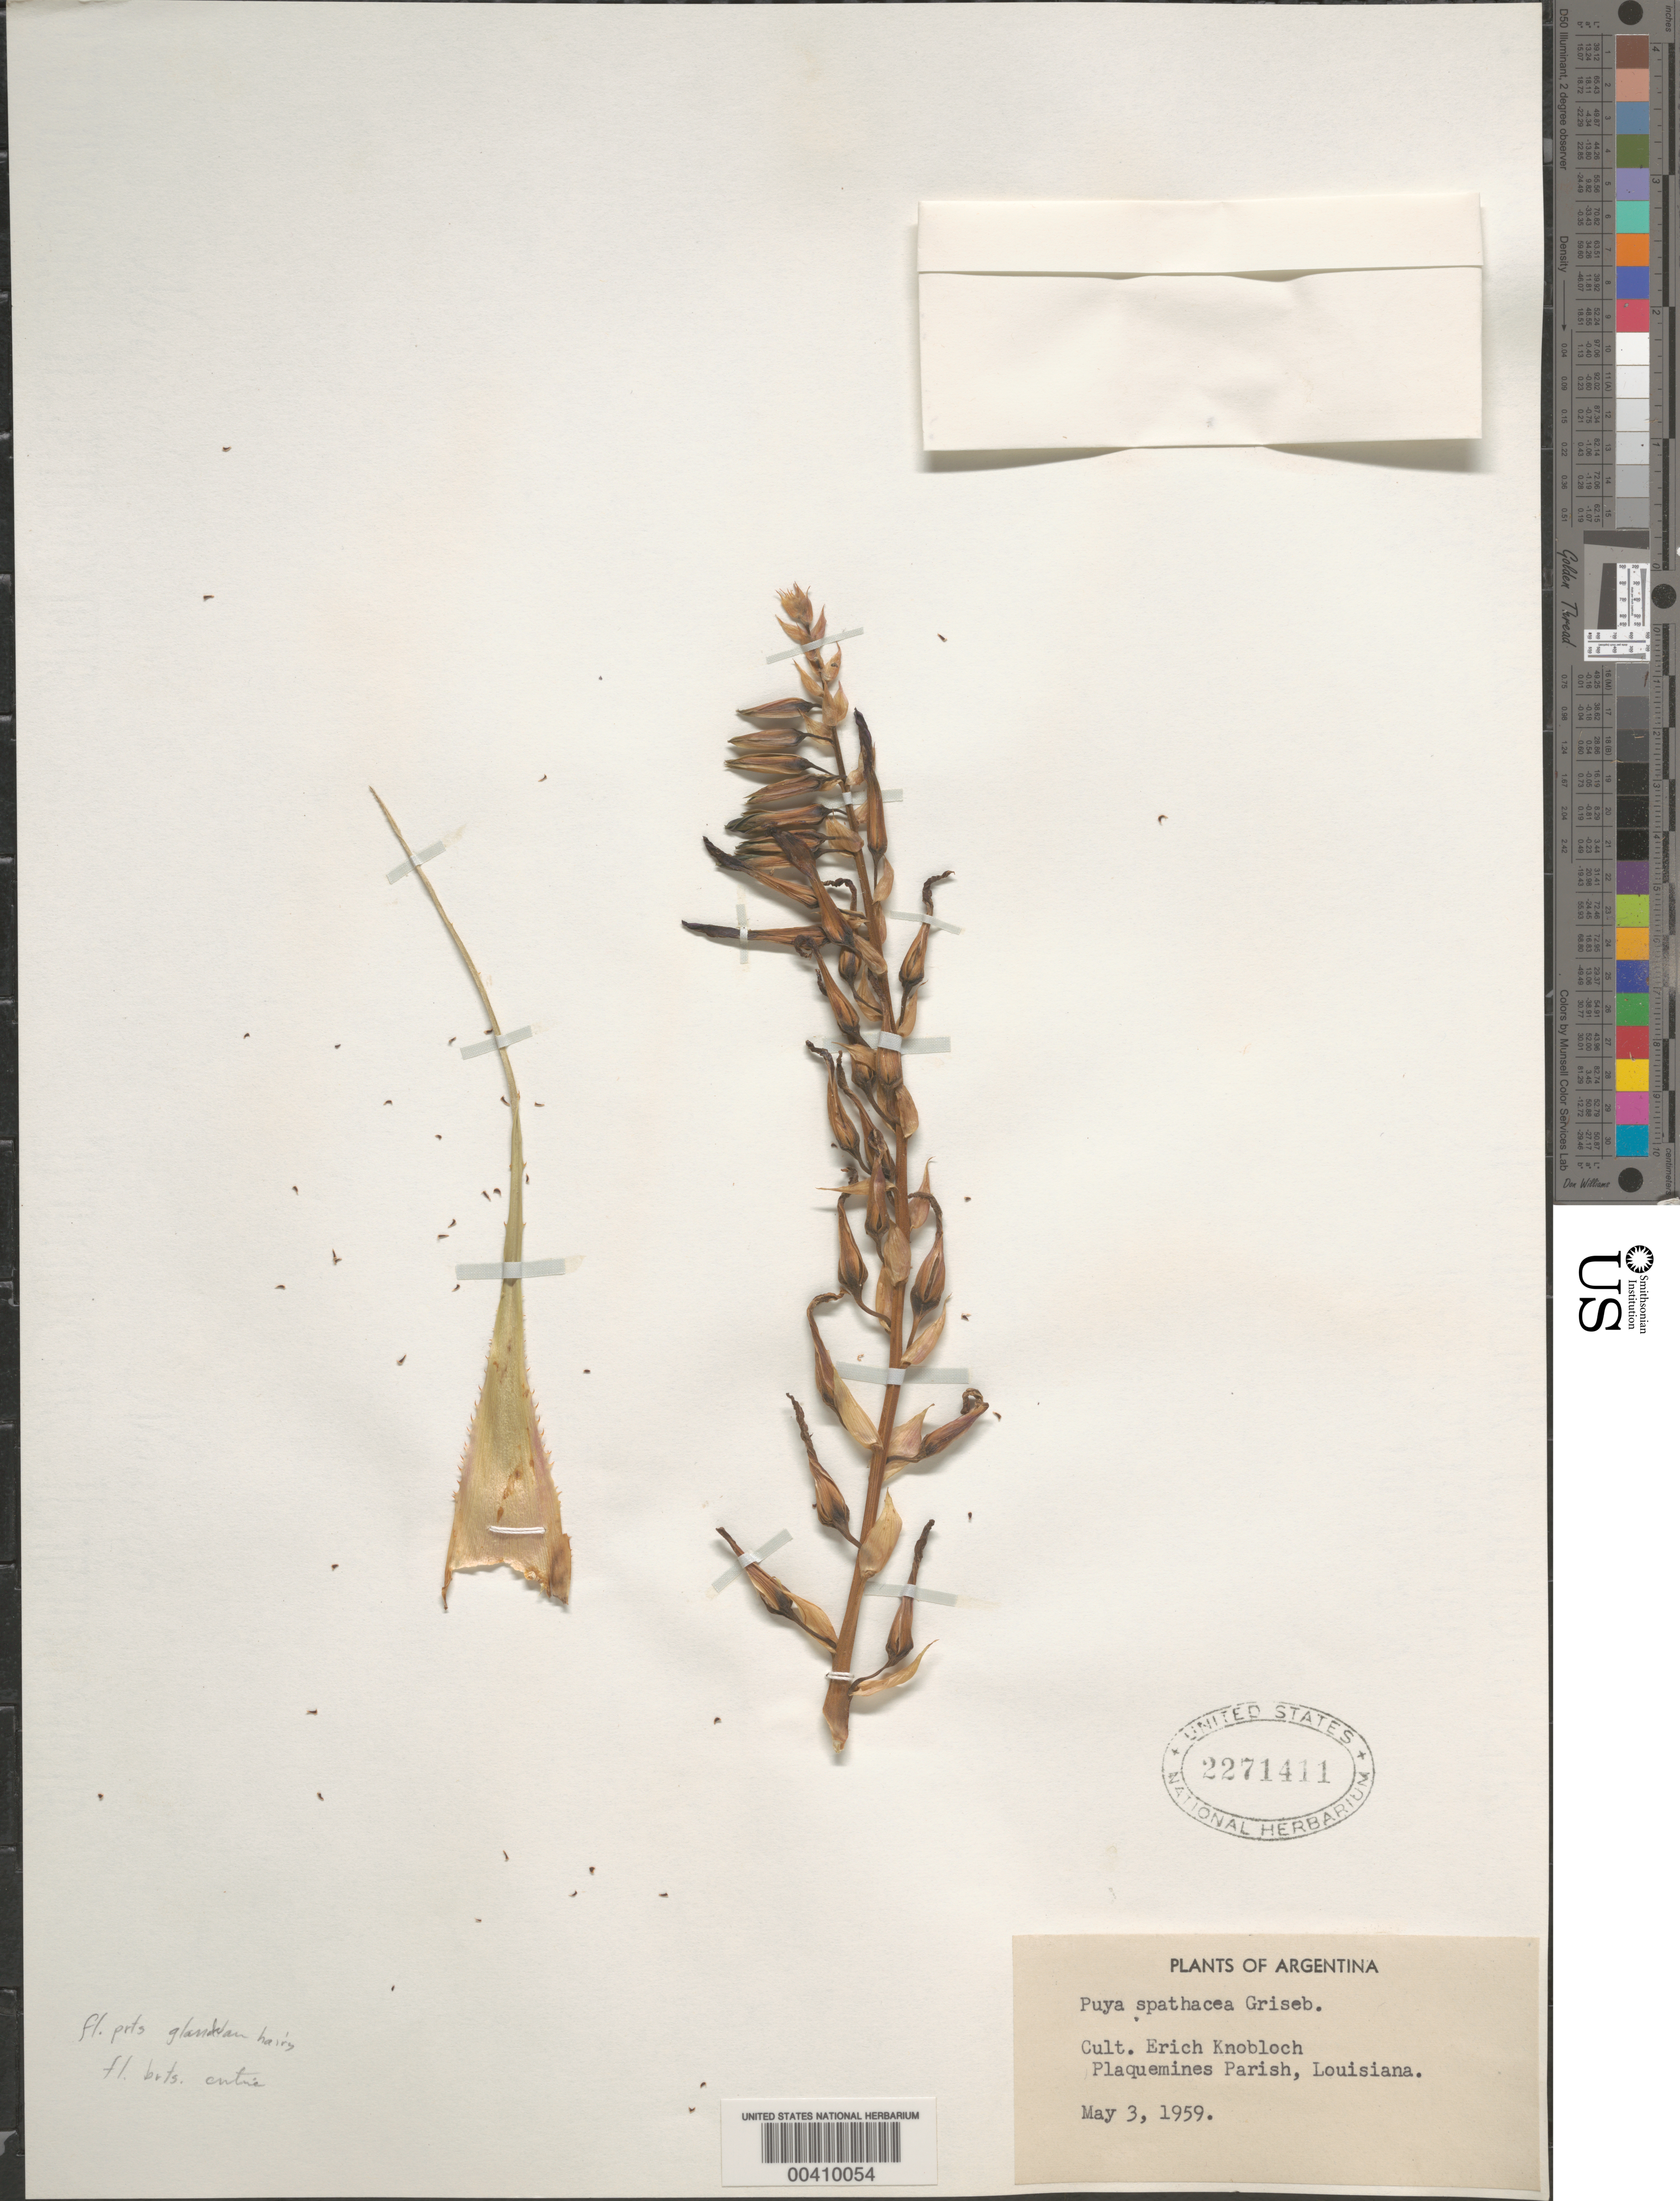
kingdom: Plantae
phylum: Tracheophyta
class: Liliopsida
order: Poales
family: Bromeliaceae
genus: Puya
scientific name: Puya spathacea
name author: (Griseb.) Mez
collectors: E. Knobloch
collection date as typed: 03 May 1959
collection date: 1959-05-03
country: Argentina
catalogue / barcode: US 2271411